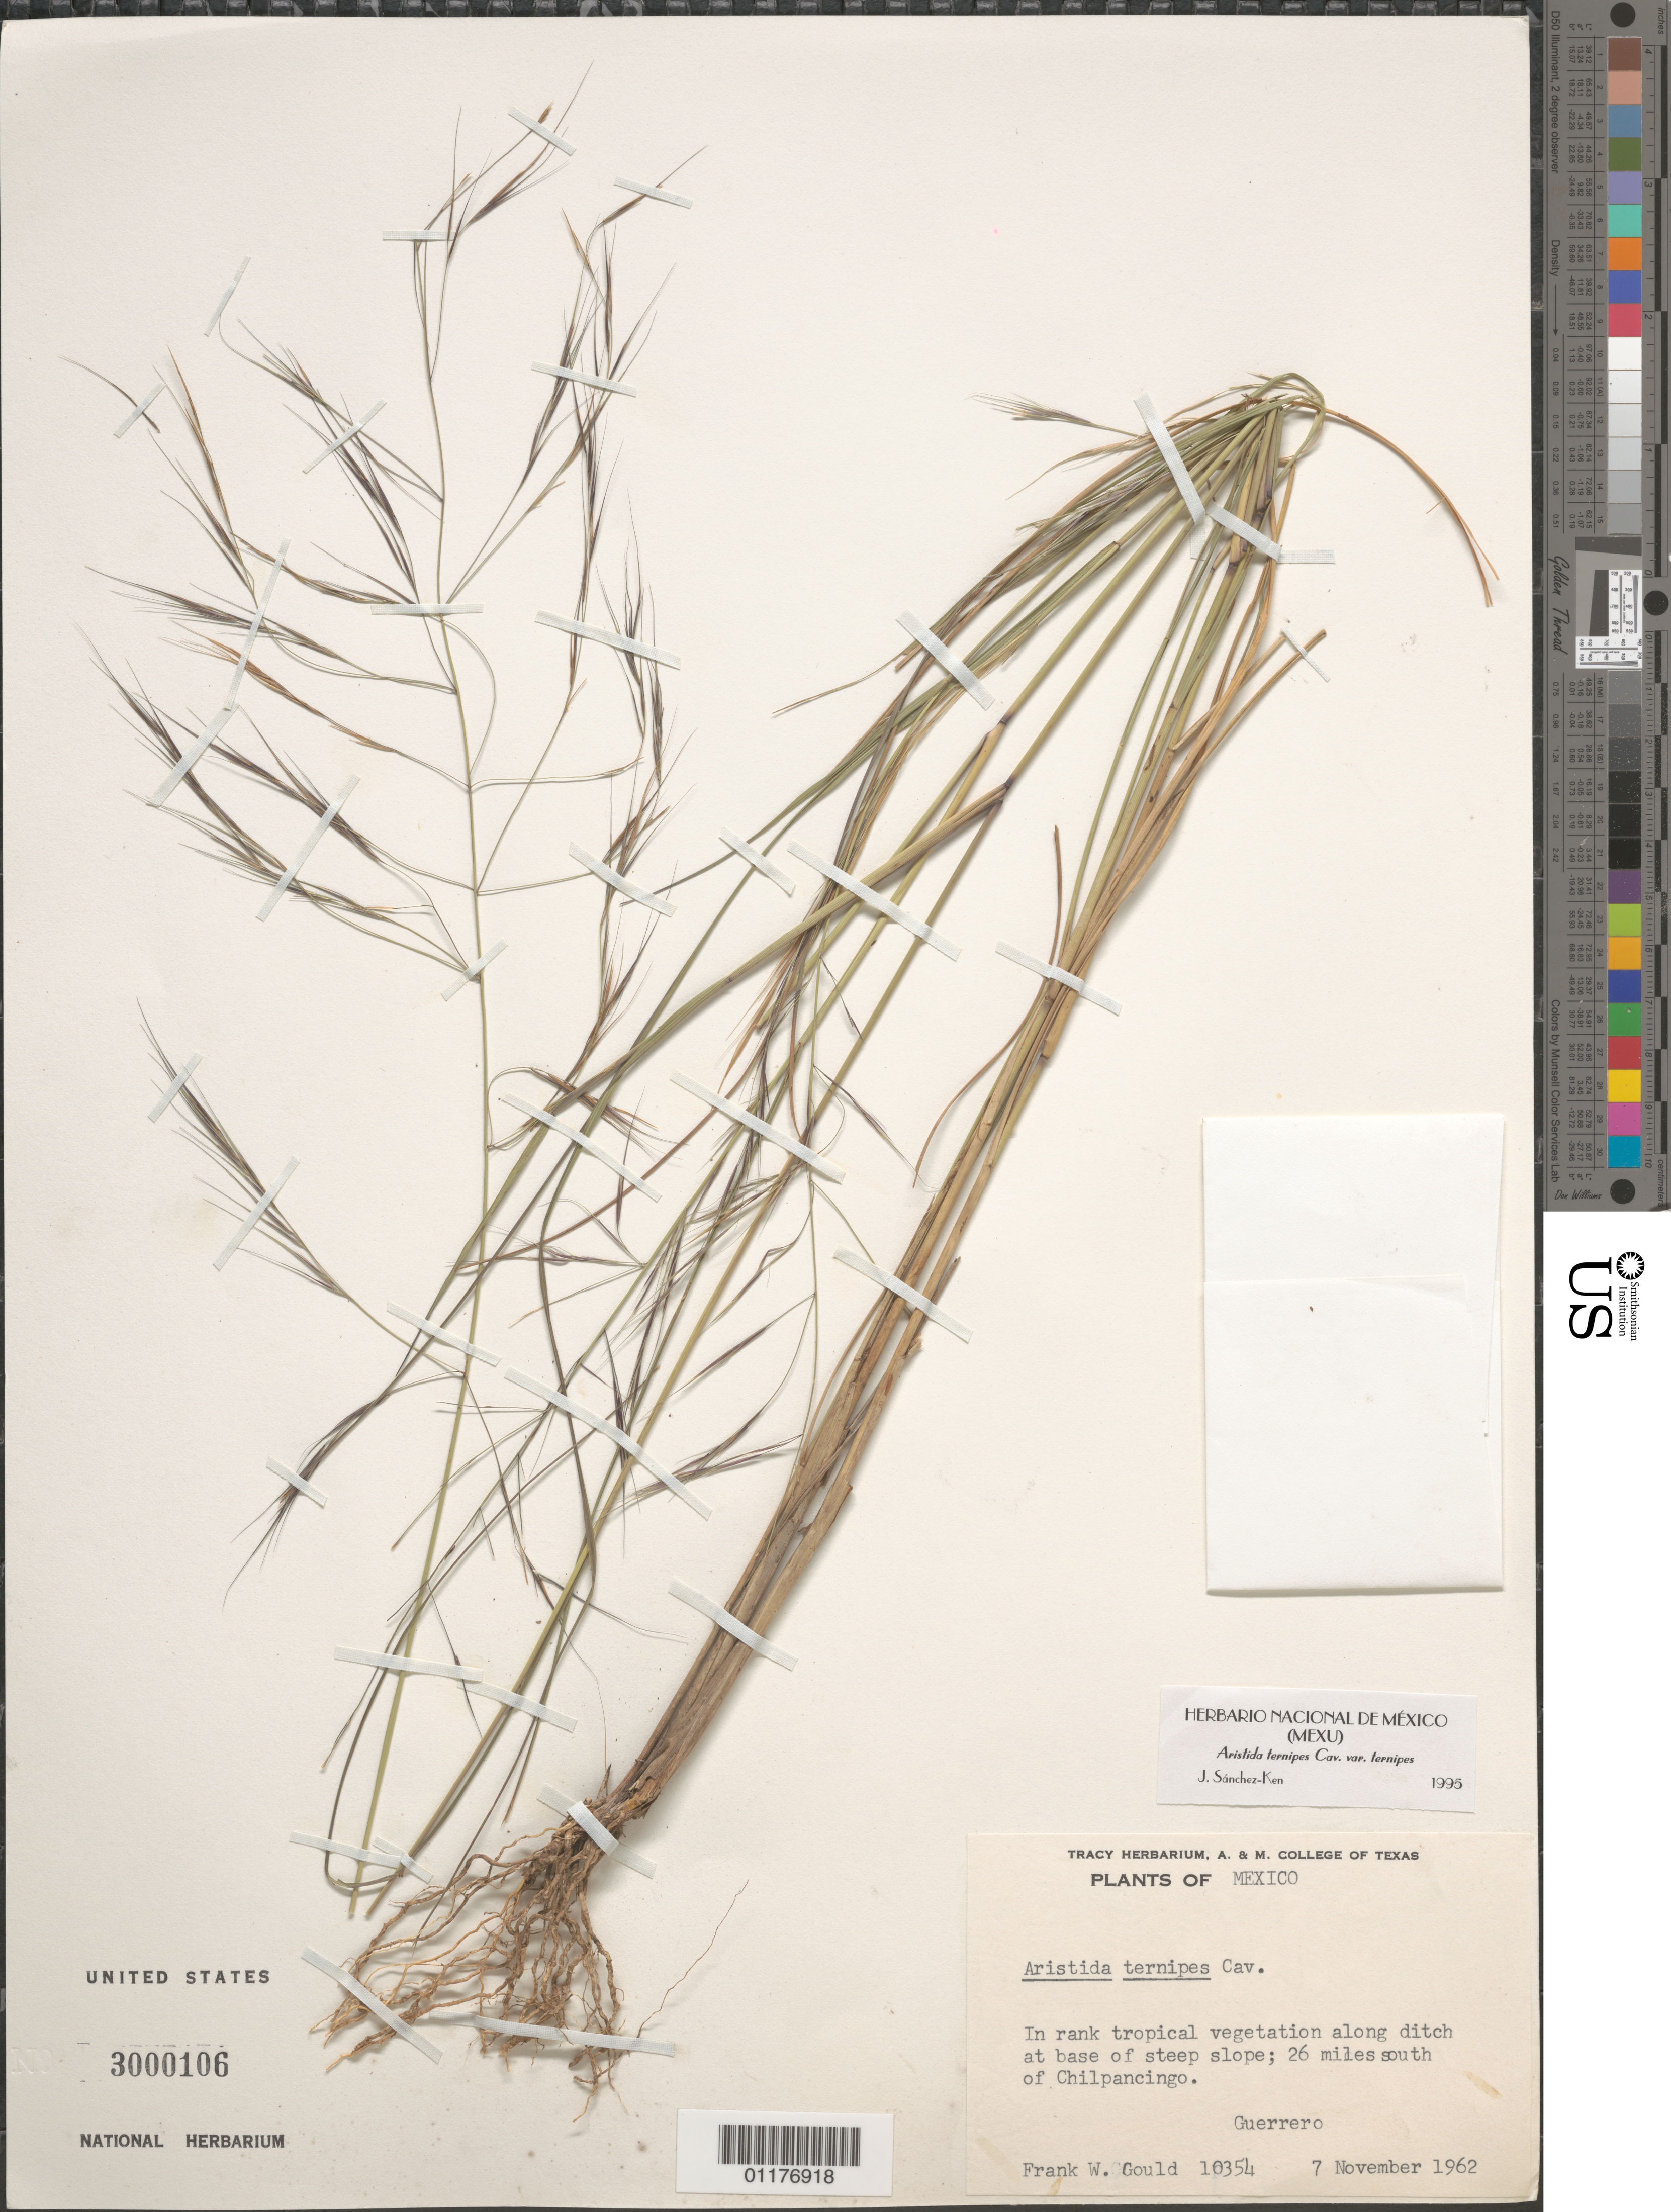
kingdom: Plantae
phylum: Tracheophyta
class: Liliopsida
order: Poales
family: Poaceae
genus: Aristida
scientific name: Aristida ternipes var. ternipes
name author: Cav.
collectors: F. W. Gould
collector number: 10354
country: Mexico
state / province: Guerrero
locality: S of Chilpancingo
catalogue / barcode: US 3000106